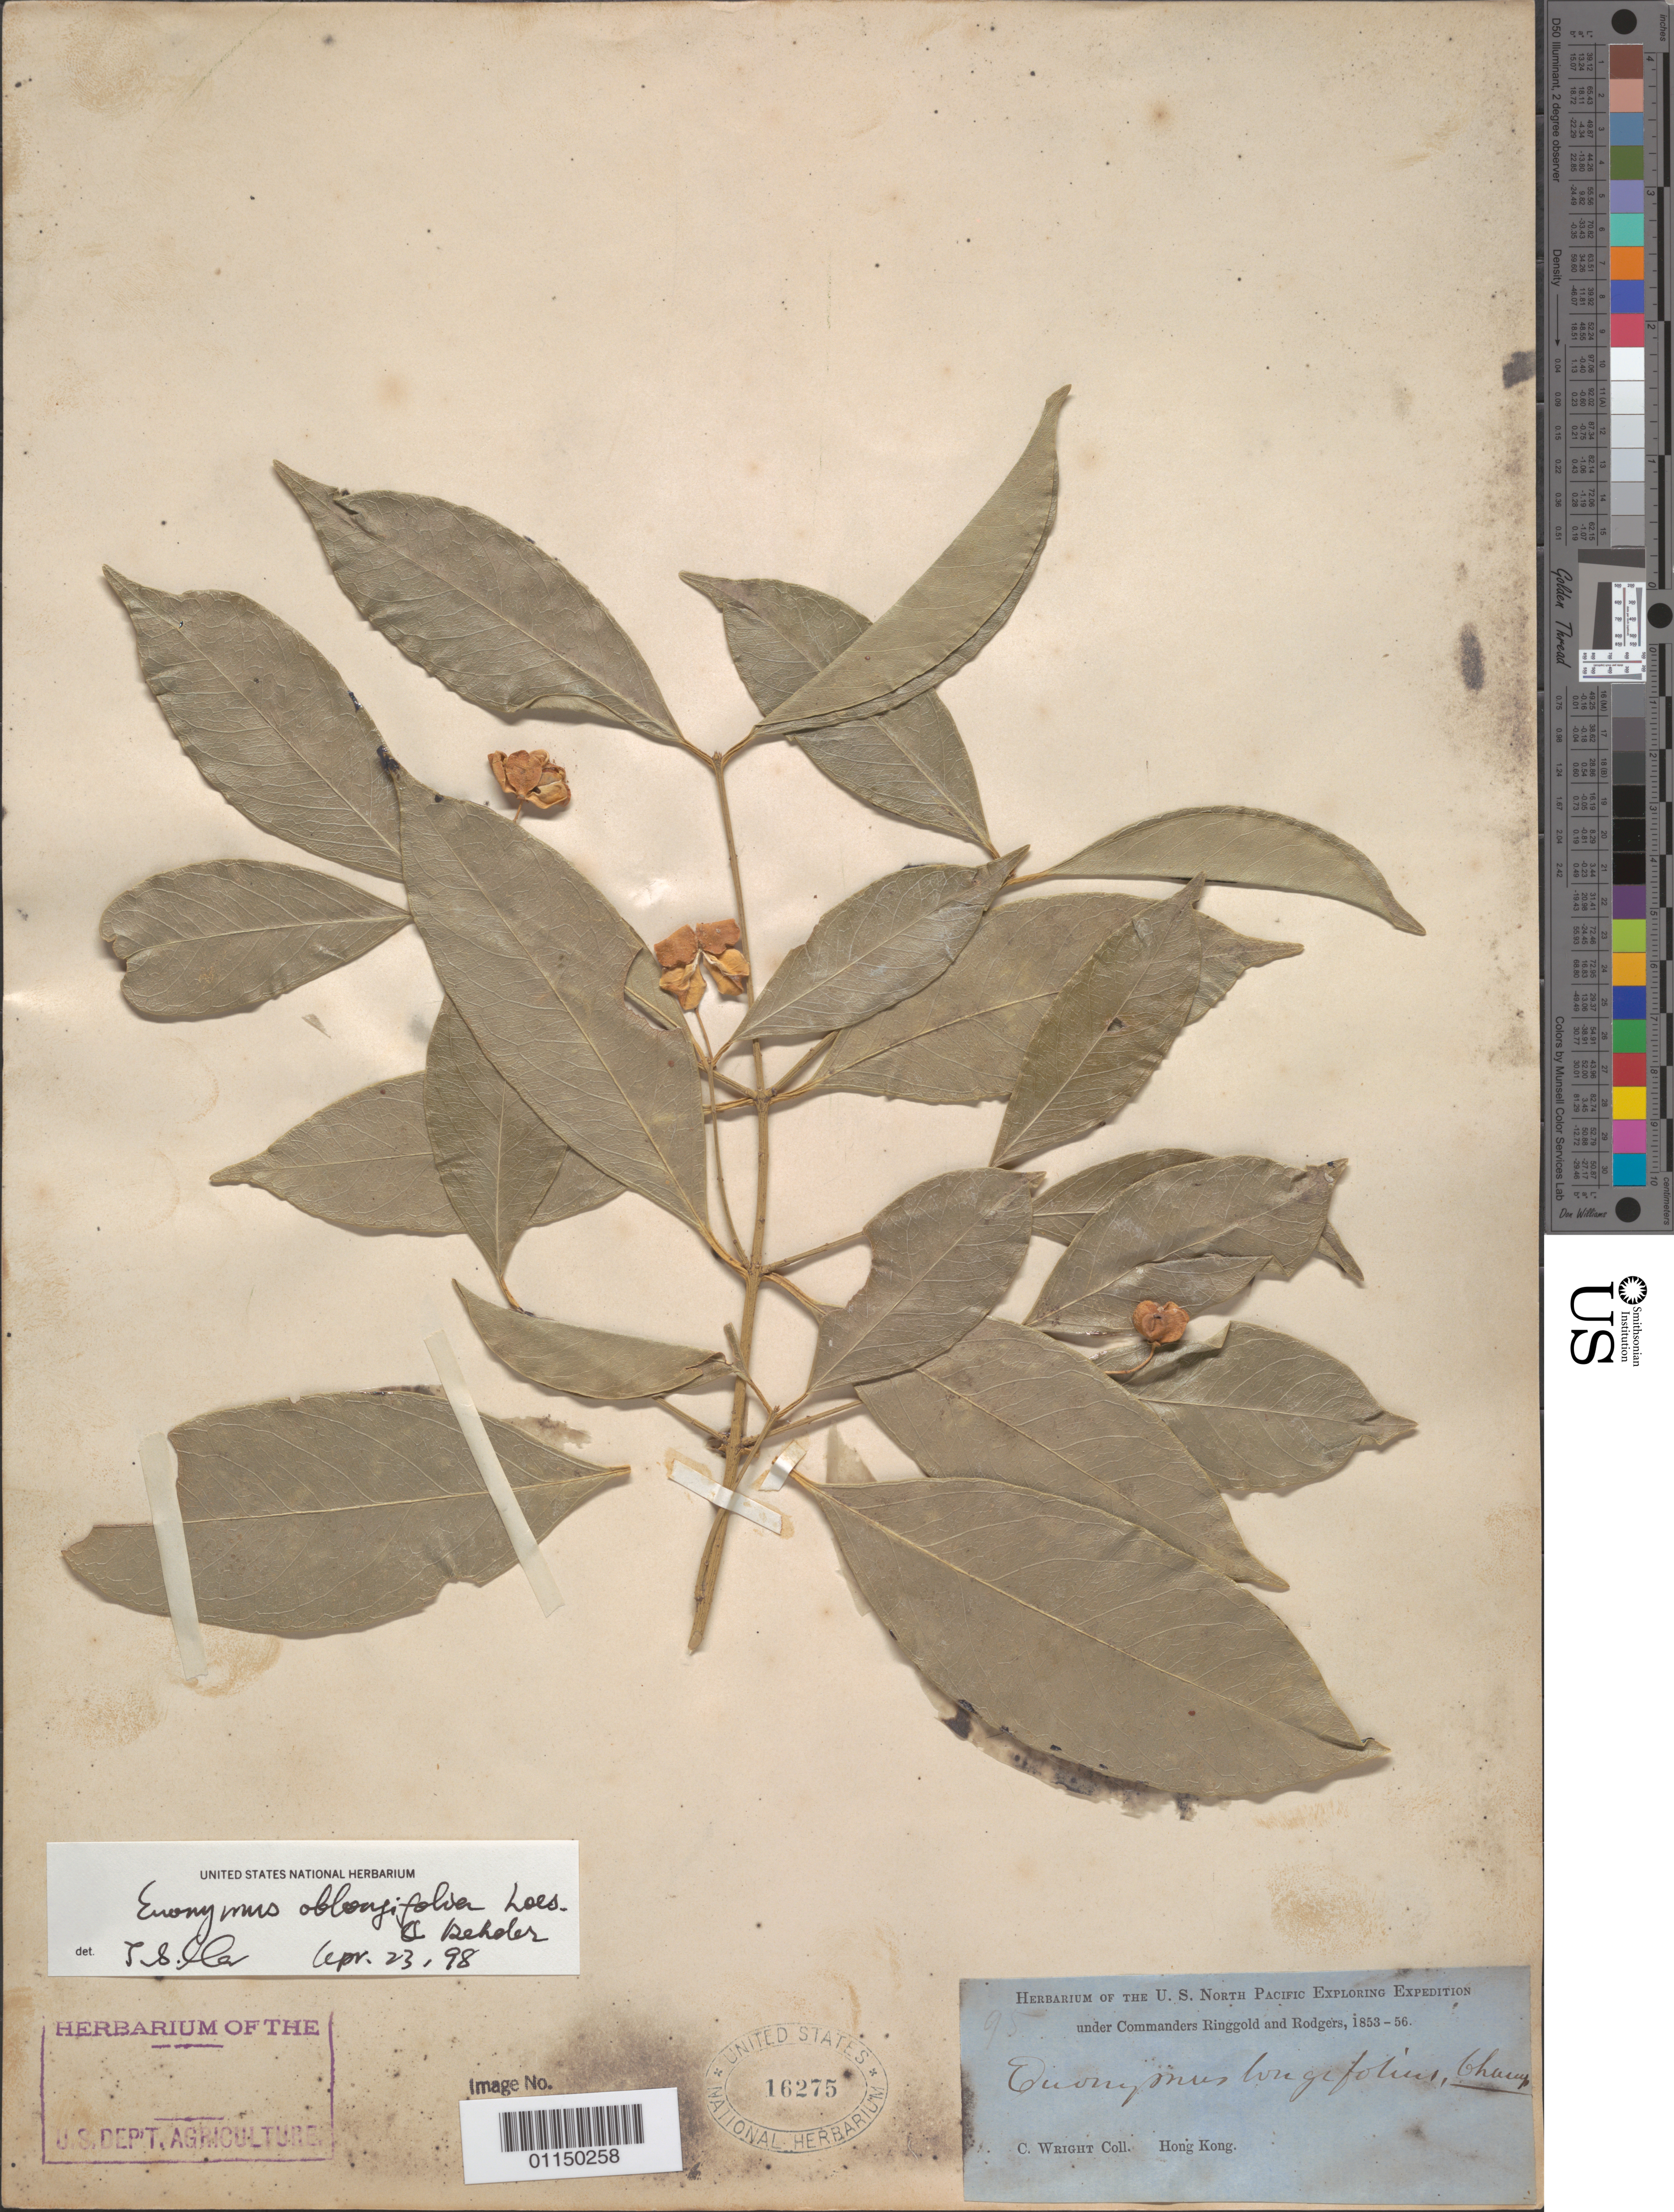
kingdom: Plantae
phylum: Tracheophyta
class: Magnoliopsida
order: Celastrales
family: Celastraceae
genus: Euonymus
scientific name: Euonymus oblongifolia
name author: Loes. & Rehder in Sarg.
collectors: C. Wright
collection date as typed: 1853 to -- -- 1856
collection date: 1853/1856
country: China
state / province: Hong Kong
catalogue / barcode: US 16275